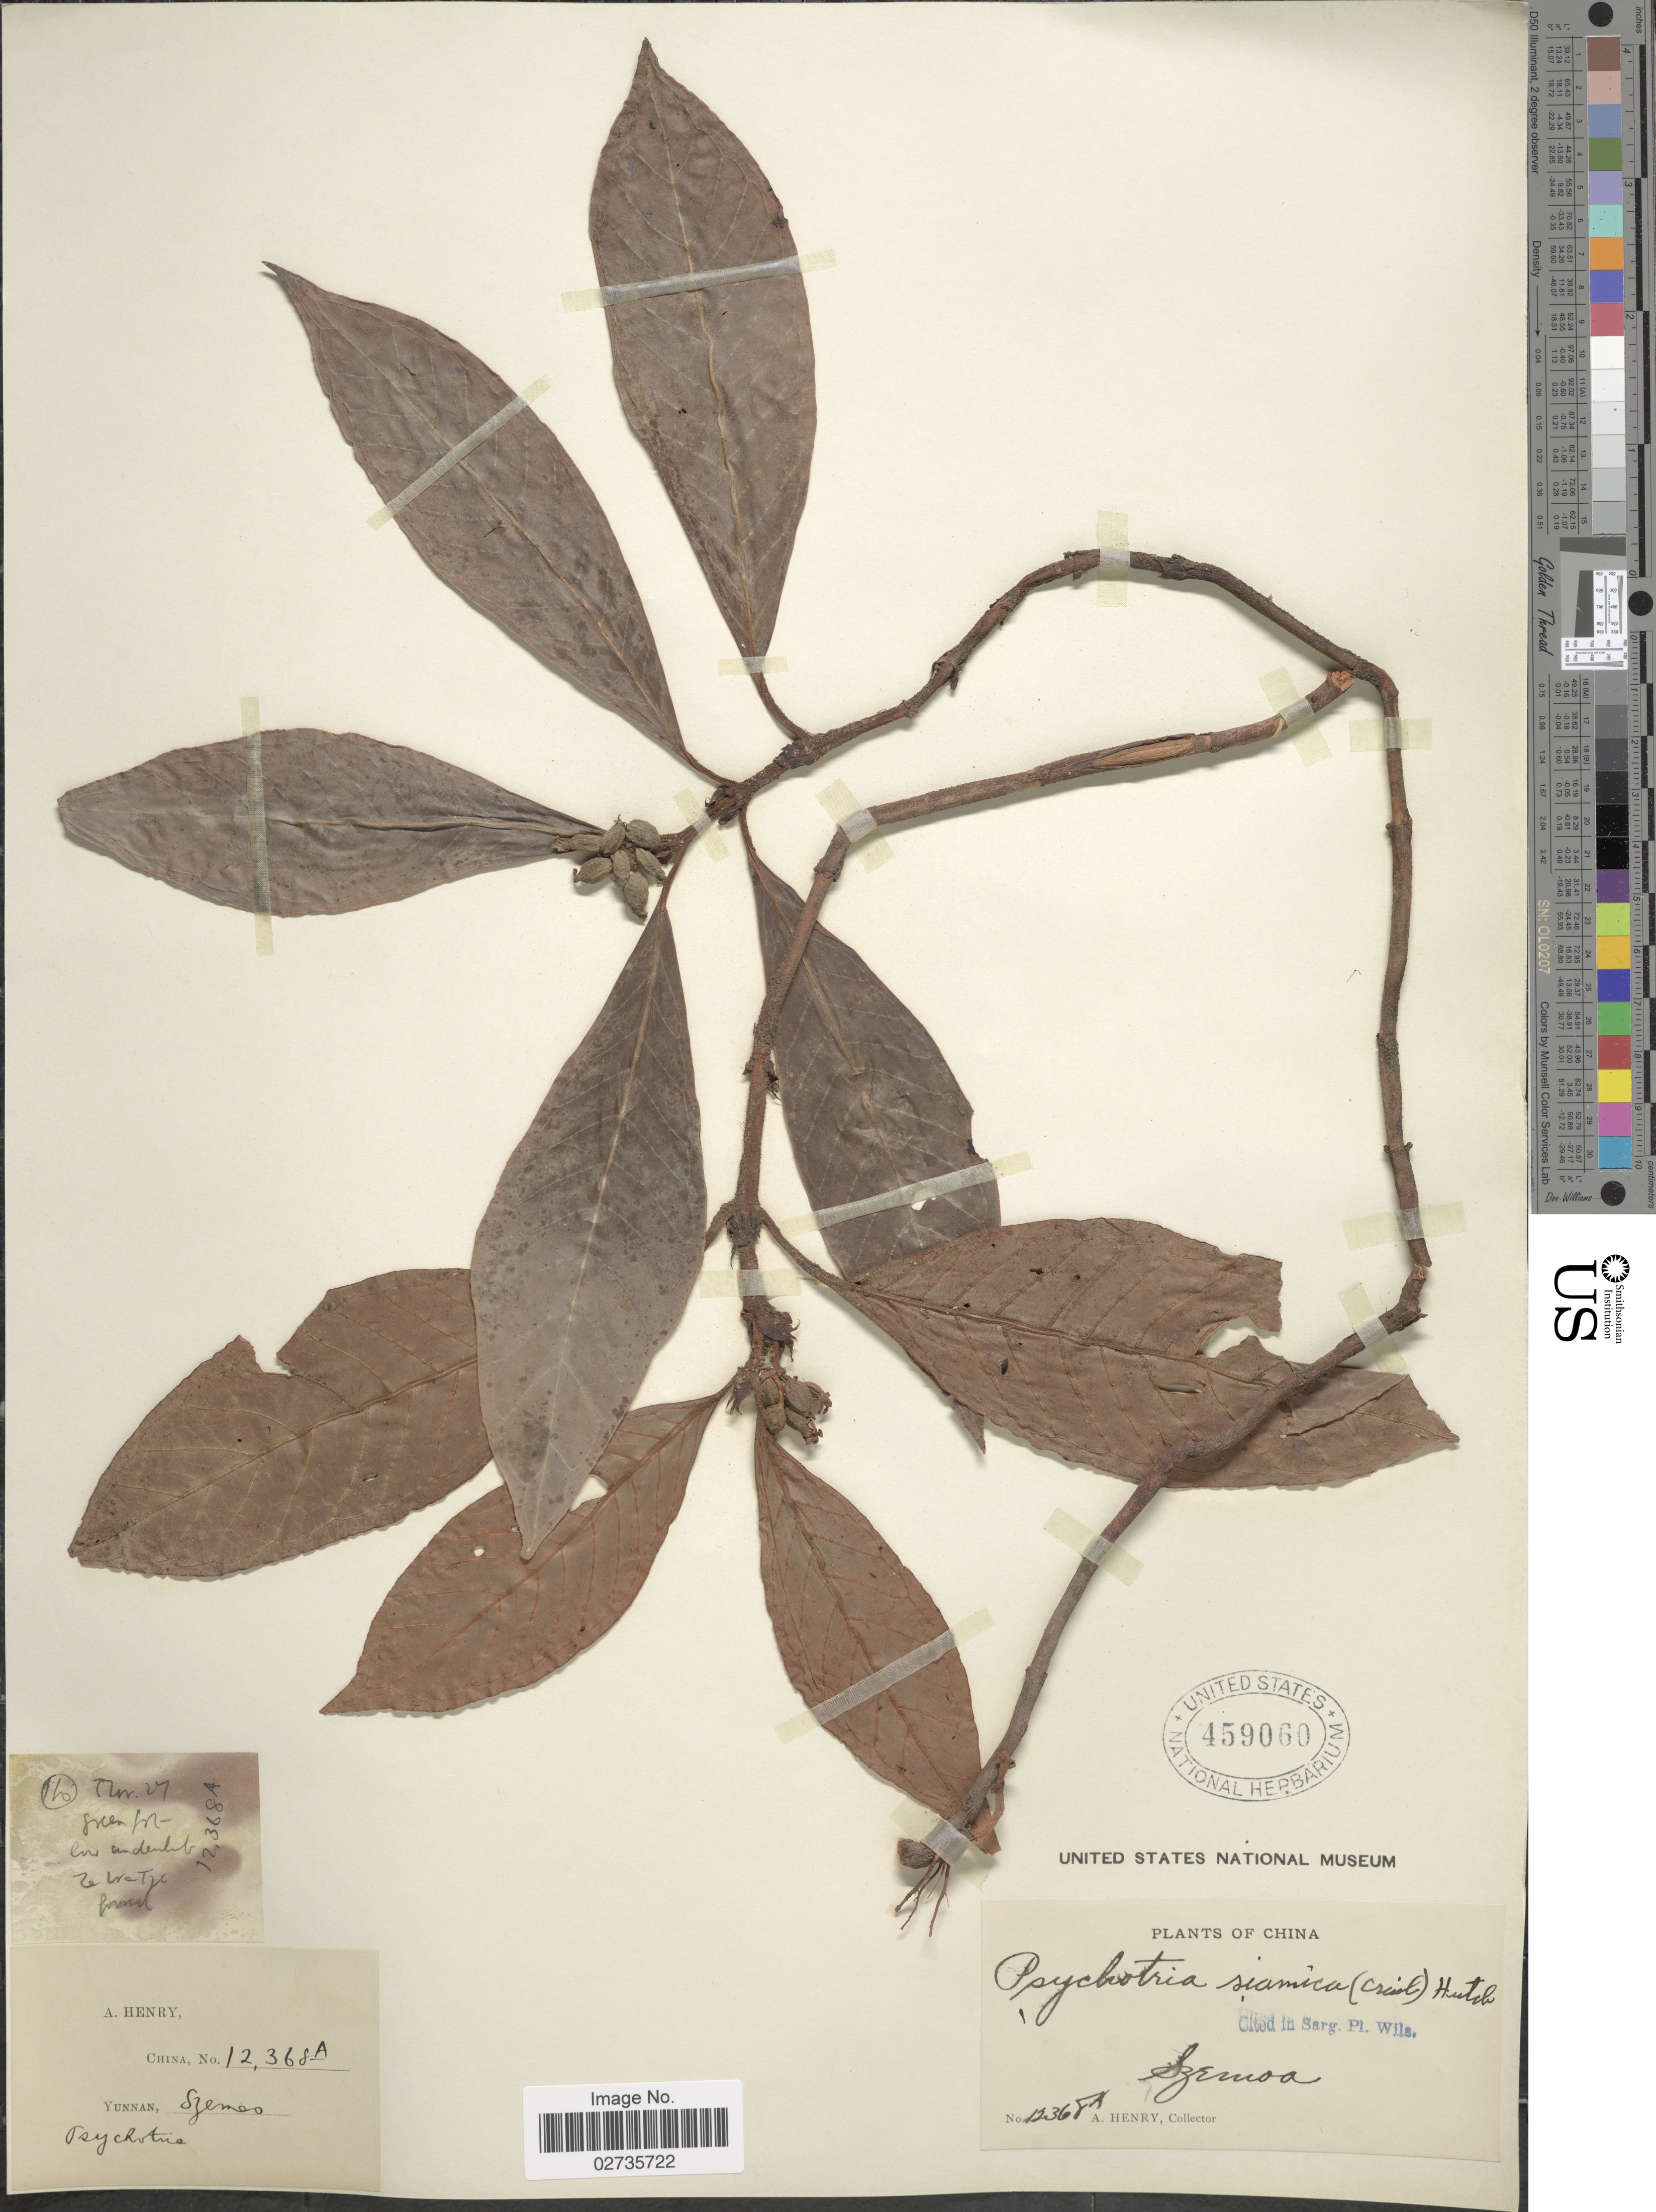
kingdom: Plantae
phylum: Tracheophyta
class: Magnoliopsida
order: Gentianales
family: Rubiaceae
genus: Psychotria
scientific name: Psychotria siamica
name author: (Craib) Hutch.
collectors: A. Henry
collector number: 12368 A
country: China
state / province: Yunnan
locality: Szemoa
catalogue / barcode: US 459060